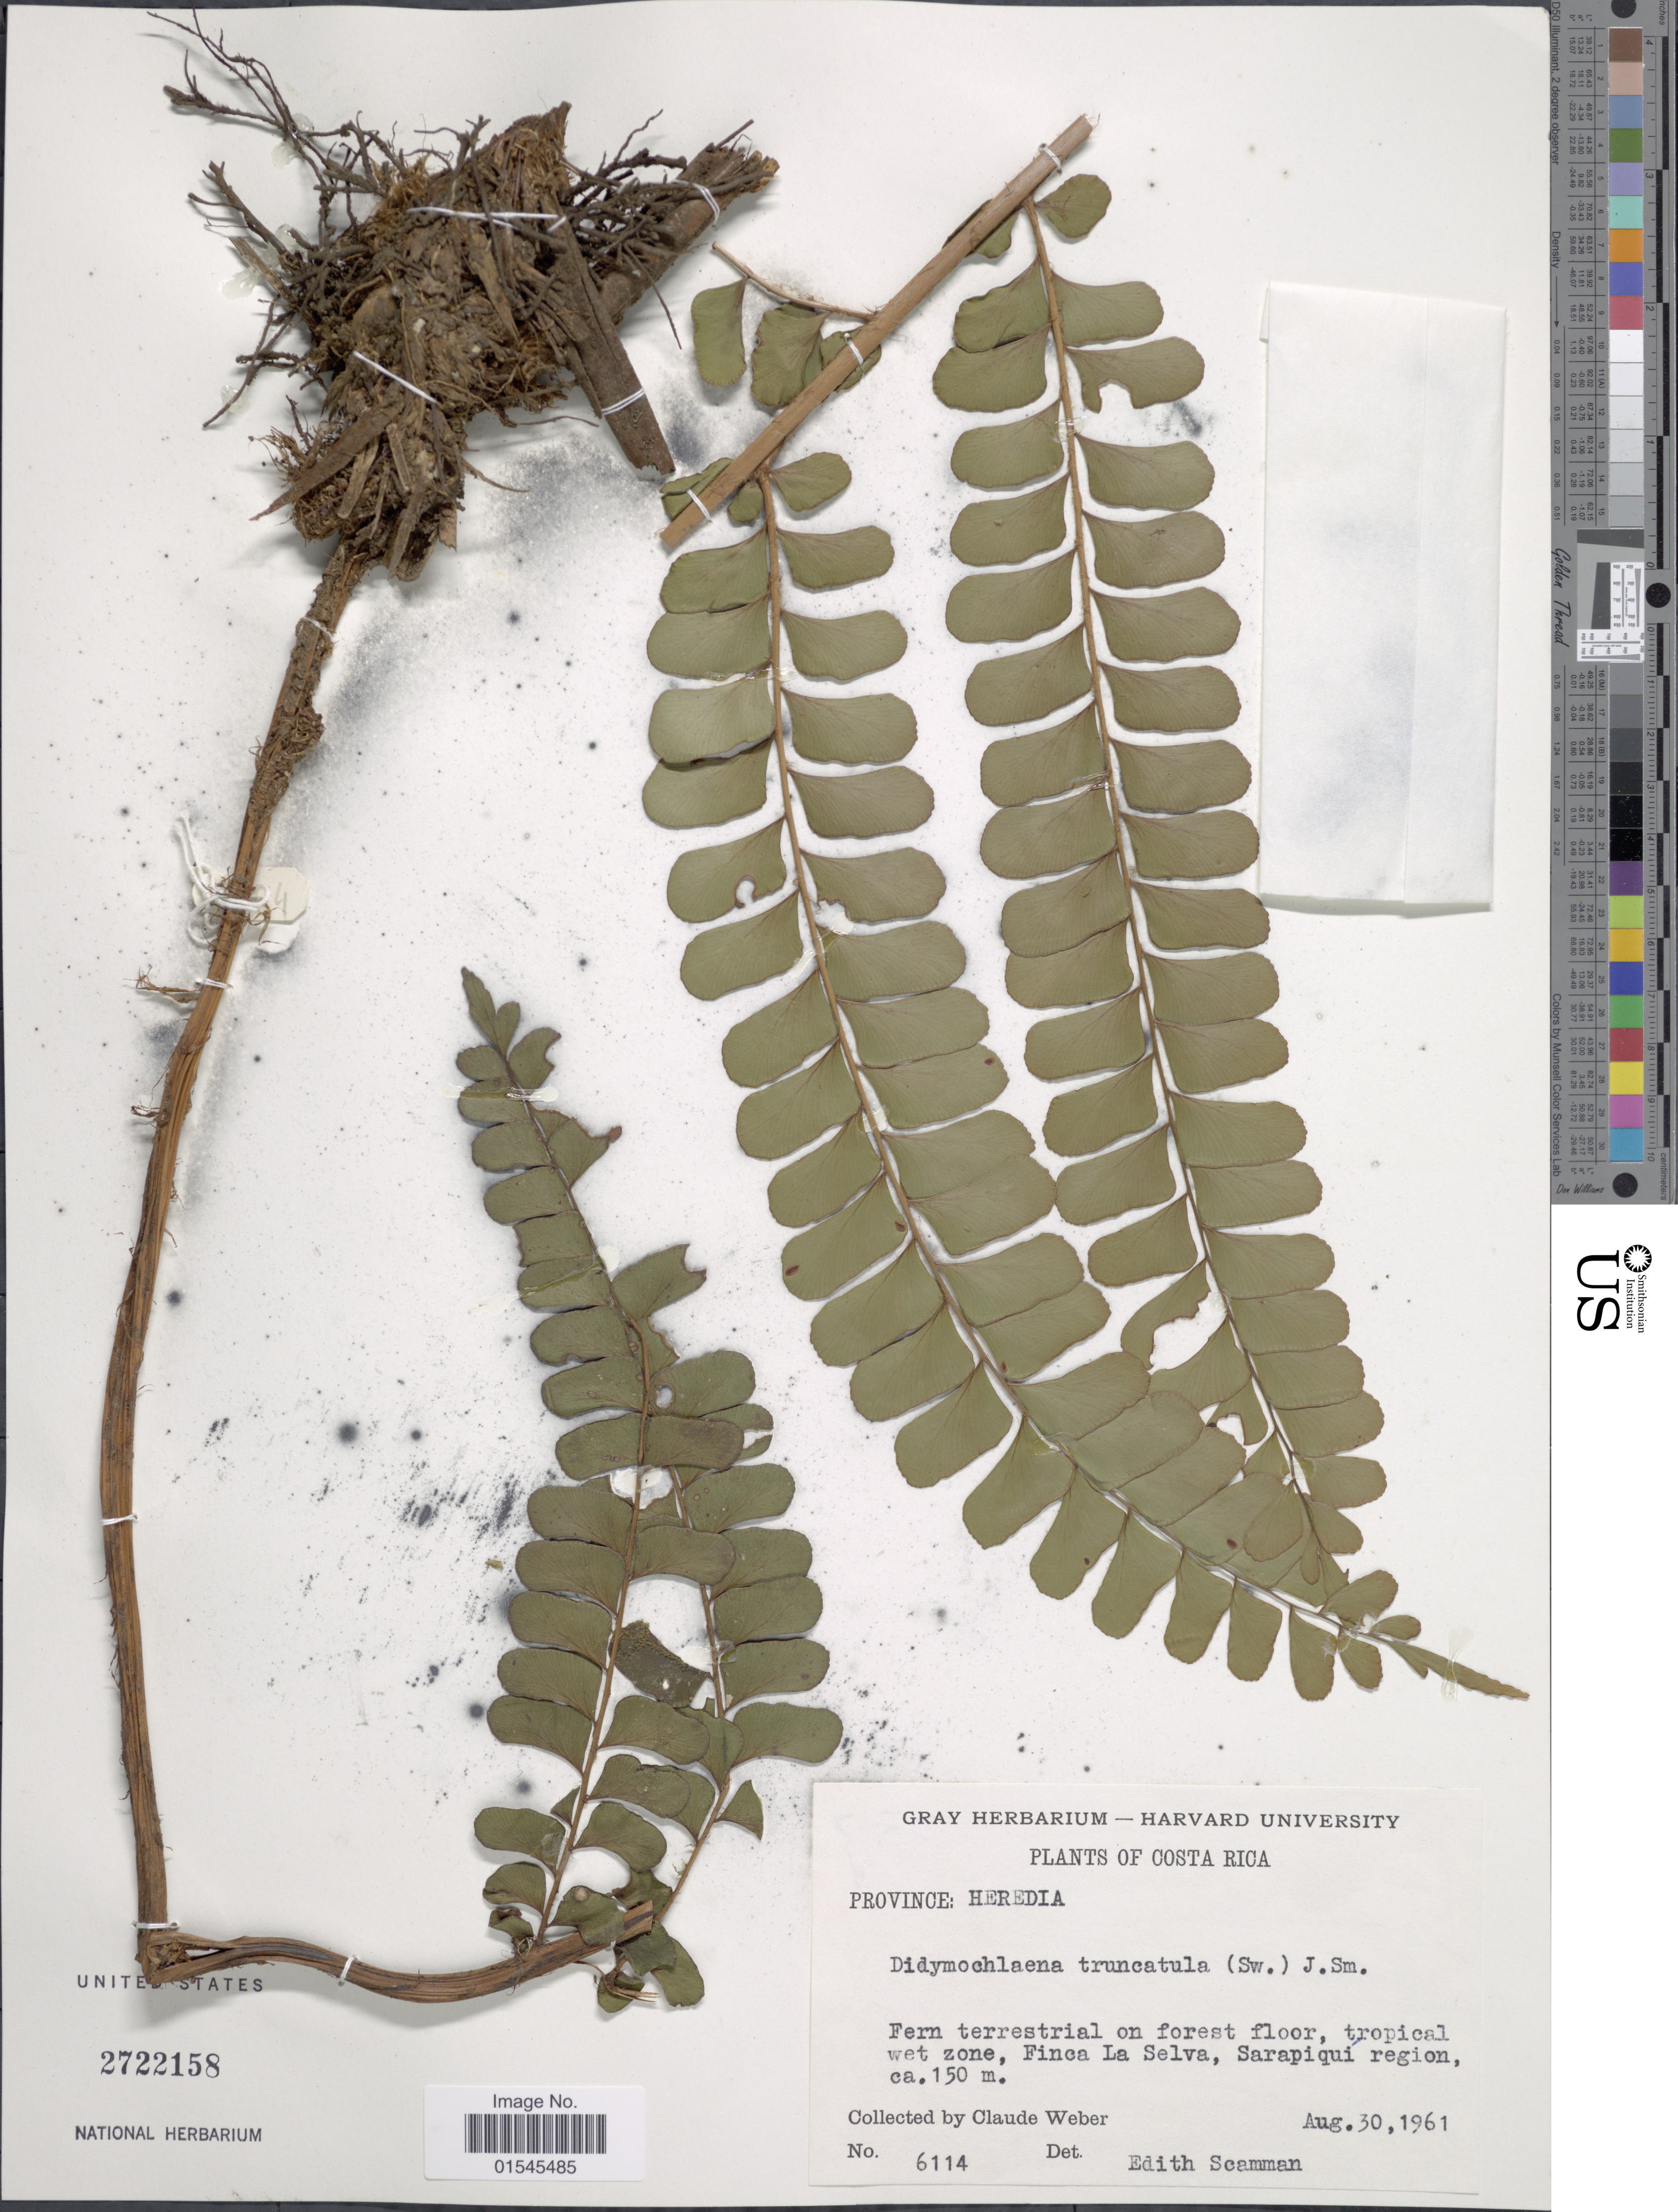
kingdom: Plantae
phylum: Tracheophyta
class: Polypodiopsida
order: Polypodiales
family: Didymochlaenaceae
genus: Didymochlaena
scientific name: Didymochlaena truncatula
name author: (Sw.) J. Sm.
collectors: C. Weber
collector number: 6114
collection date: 1961-08-30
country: Costa Rica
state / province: Heredia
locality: Costa Rica. Province: Heredia. Finca La Selva, Sarapiquil region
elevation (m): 150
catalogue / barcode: US 2722158